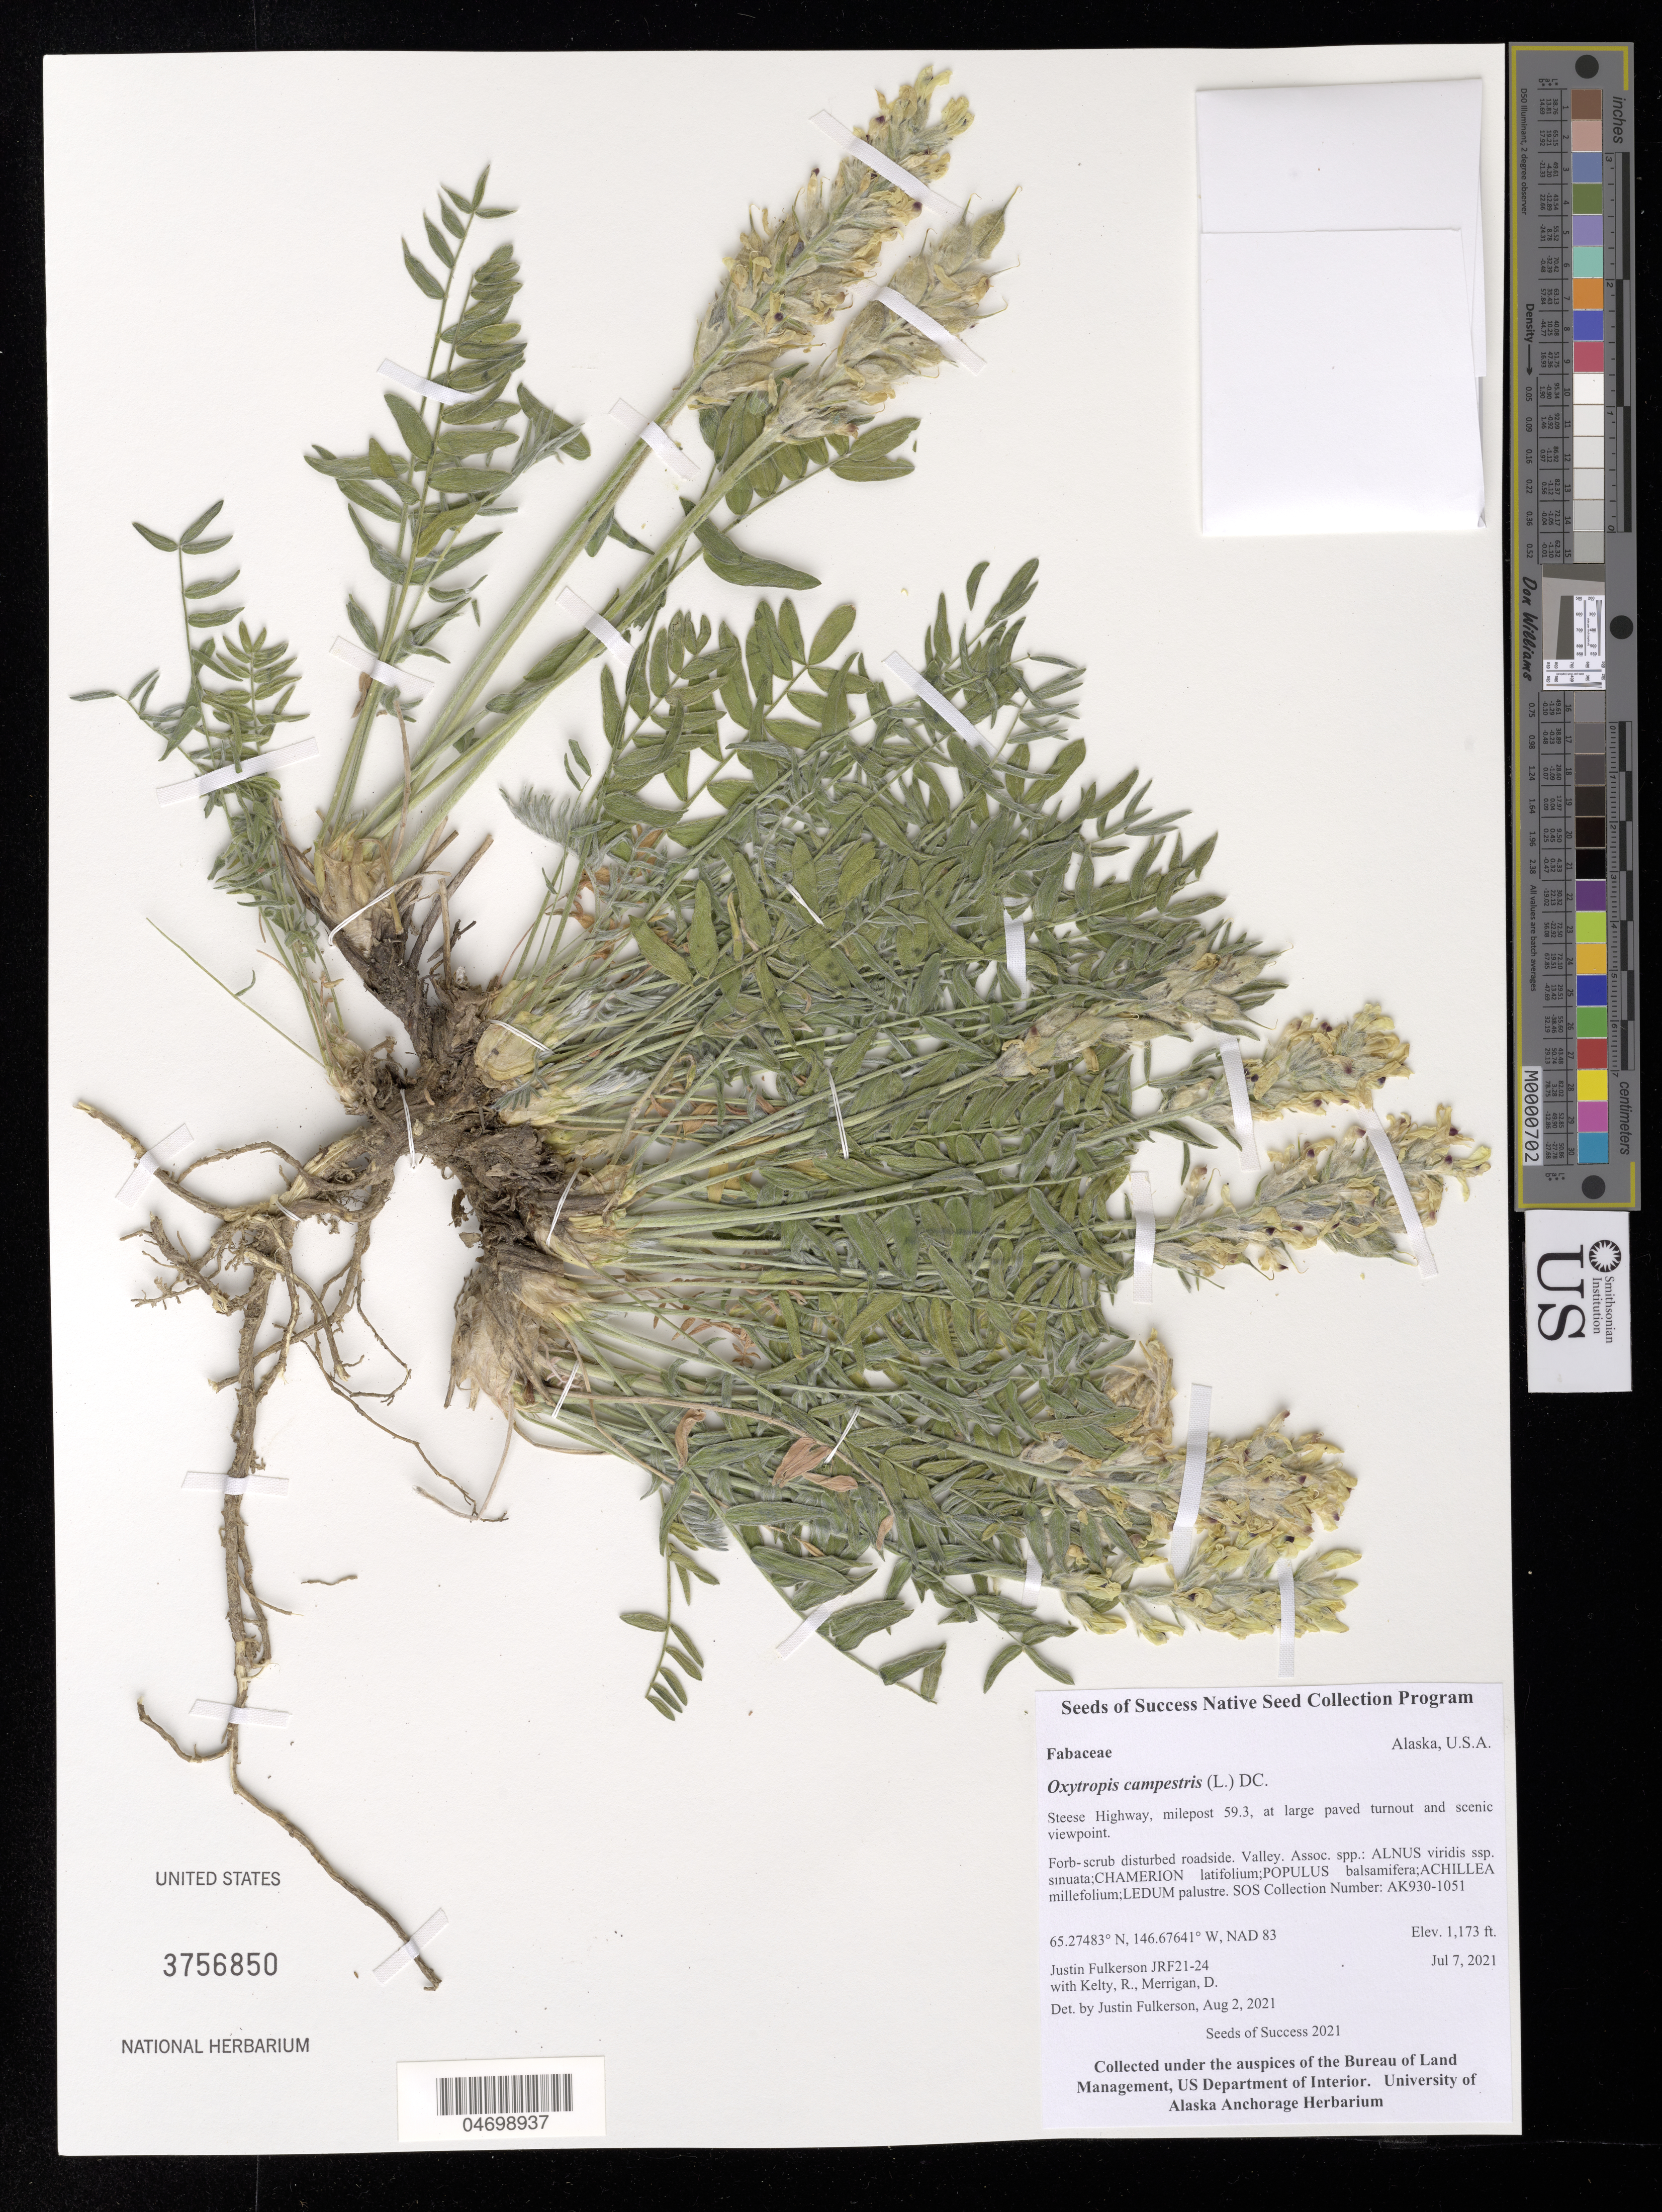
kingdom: Plantae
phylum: Tracheophyta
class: Magnoliopsida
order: Fabales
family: Fabaceae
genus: Oxytropis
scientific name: Oxytropis campestris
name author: (L.) DC.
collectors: J. Fulkerson, R. Kelty & D. Merrigan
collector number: AK930-1051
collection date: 2021-07-07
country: United States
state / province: Alaska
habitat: Forb-scrub disturbed roadside. Valley. With Alnus viridis, Chamerion latifolium, Ledum palustre, etc.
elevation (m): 358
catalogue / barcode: US 3756850